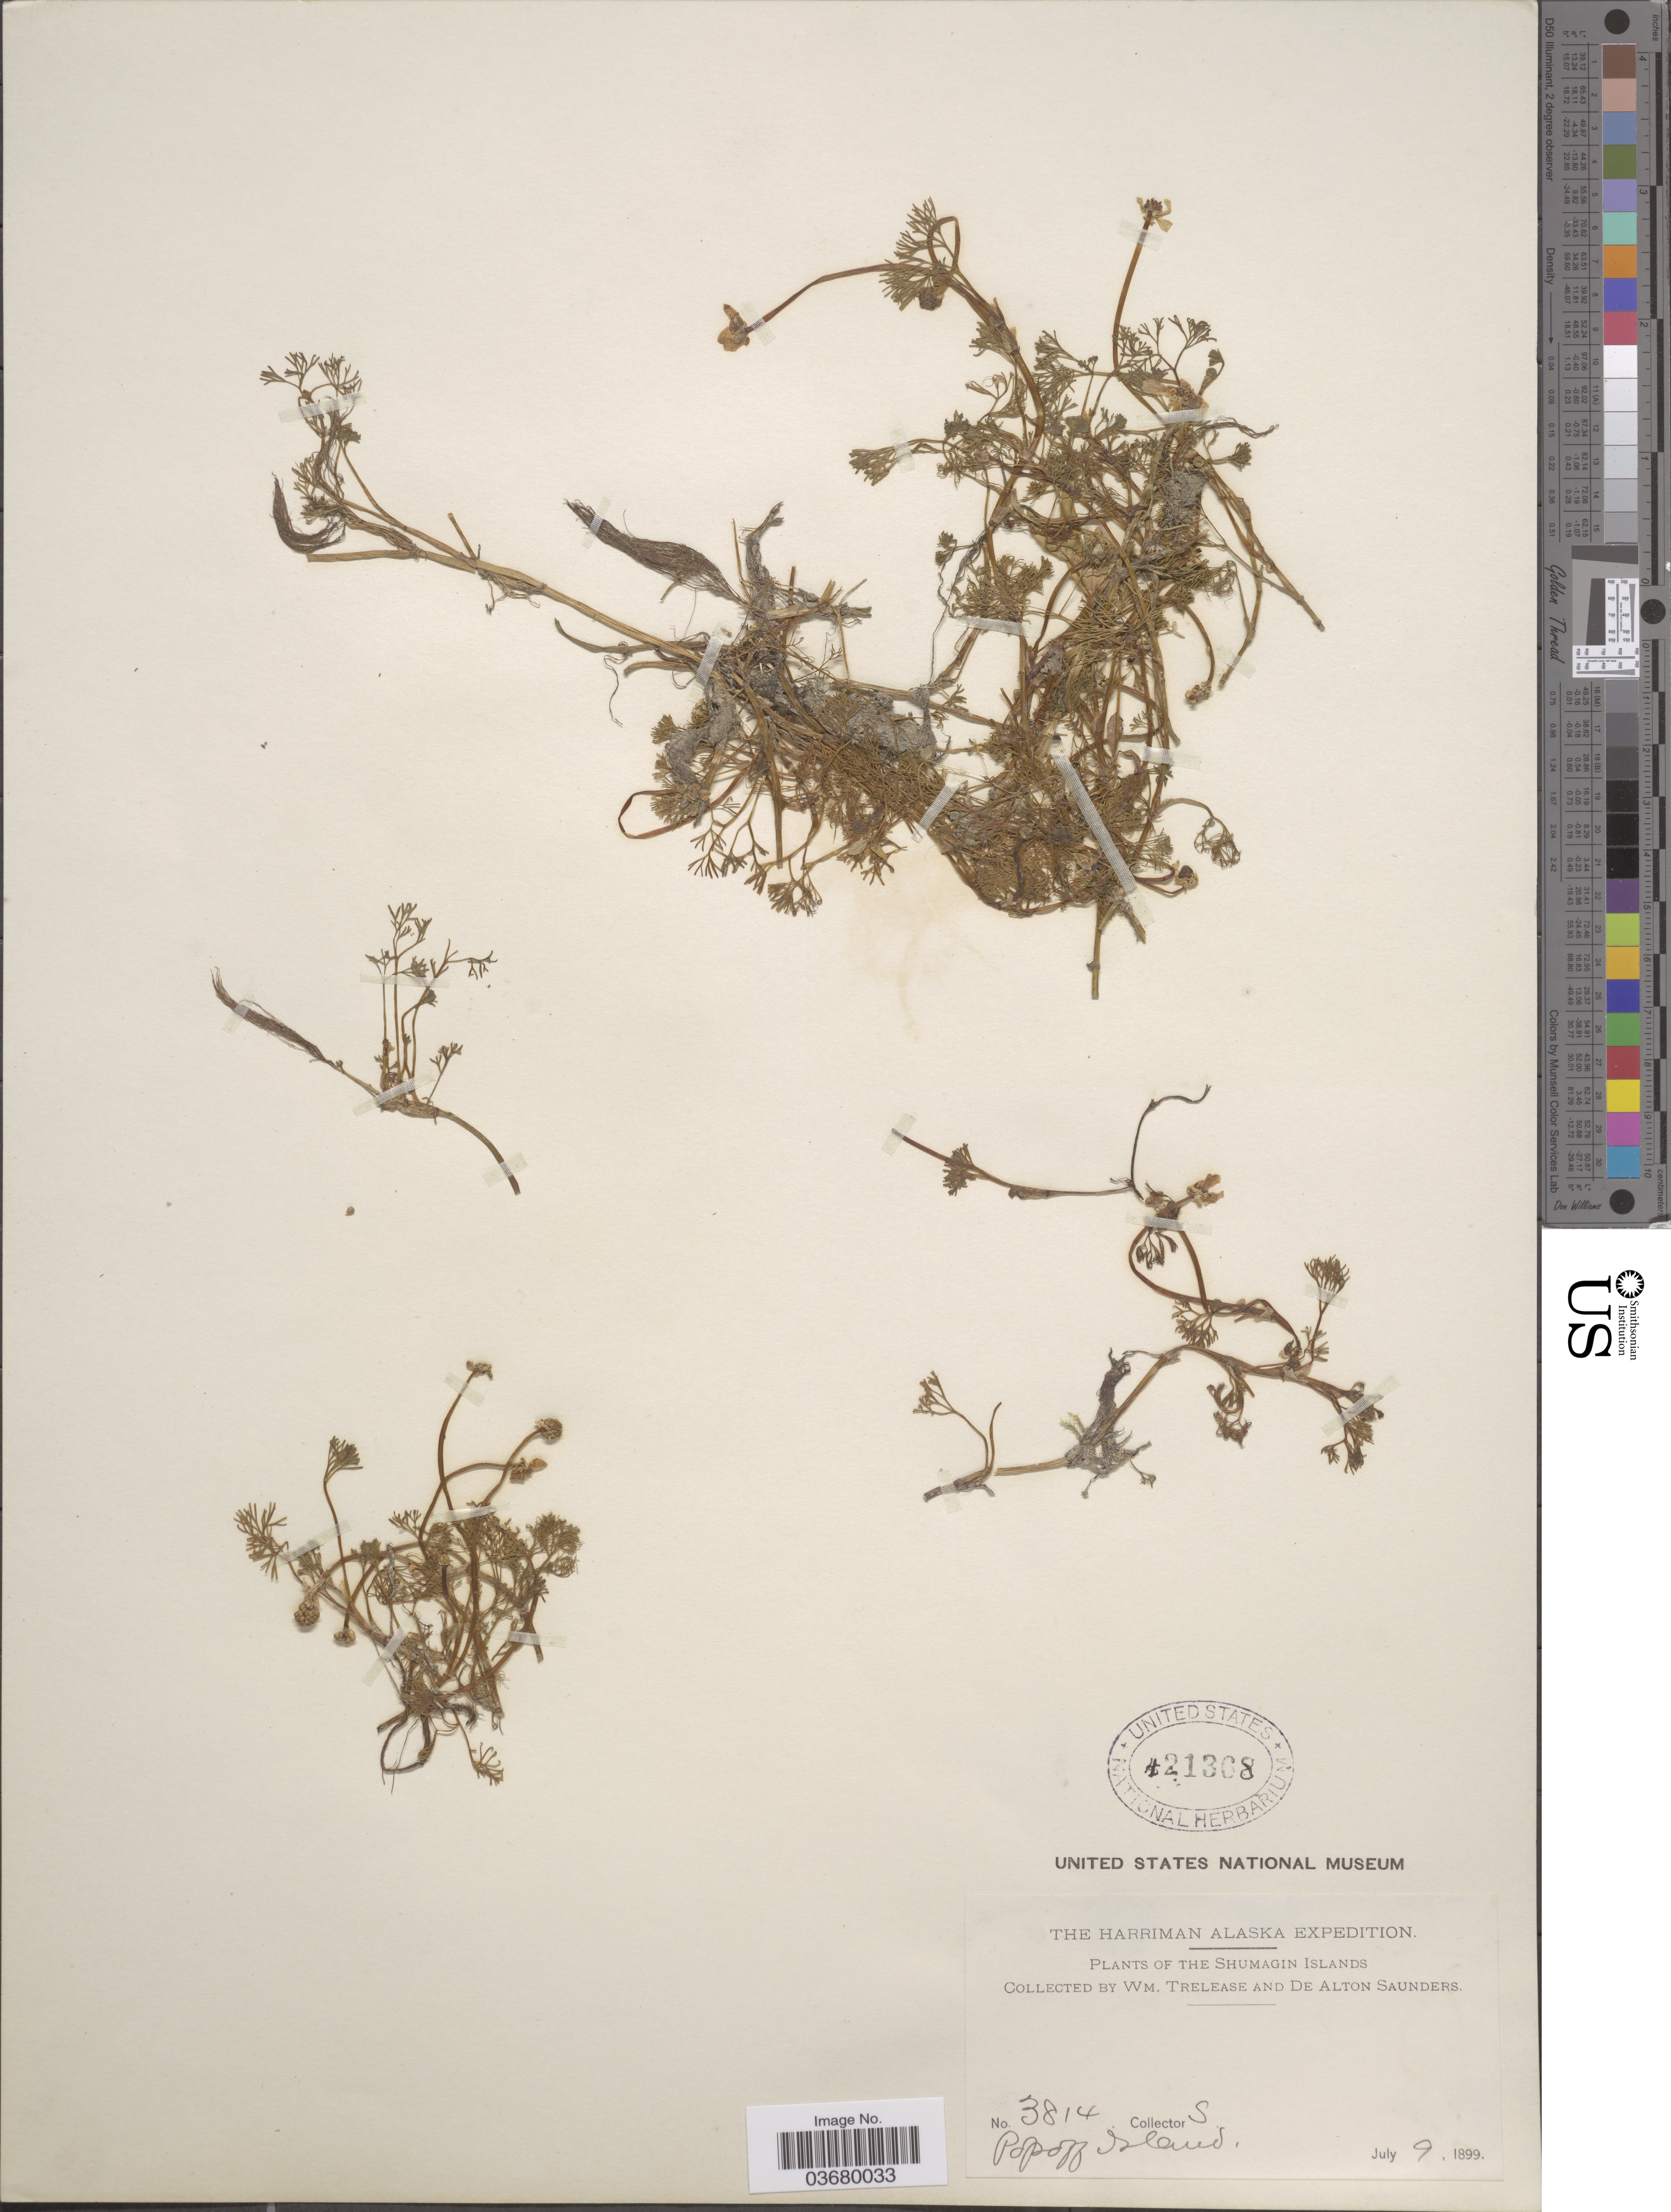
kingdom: Plantae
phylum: Tracheophyta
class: Magnoliopsida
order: Ranunculales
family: Ranunculaceae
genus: Ranunculus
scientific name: Ranunculus trichophyllus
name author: Chaix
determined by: Strong, Mark T., (BOT), Smithsonian Institution - National Museum of Natural History (UNITED STATES)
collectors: W. Trelease & D. A. Saunders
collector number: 3814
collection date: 1899-07-09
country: United States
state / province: Alaska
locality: The Shumagin Islands. Popoff Island.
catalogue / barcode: US 421368